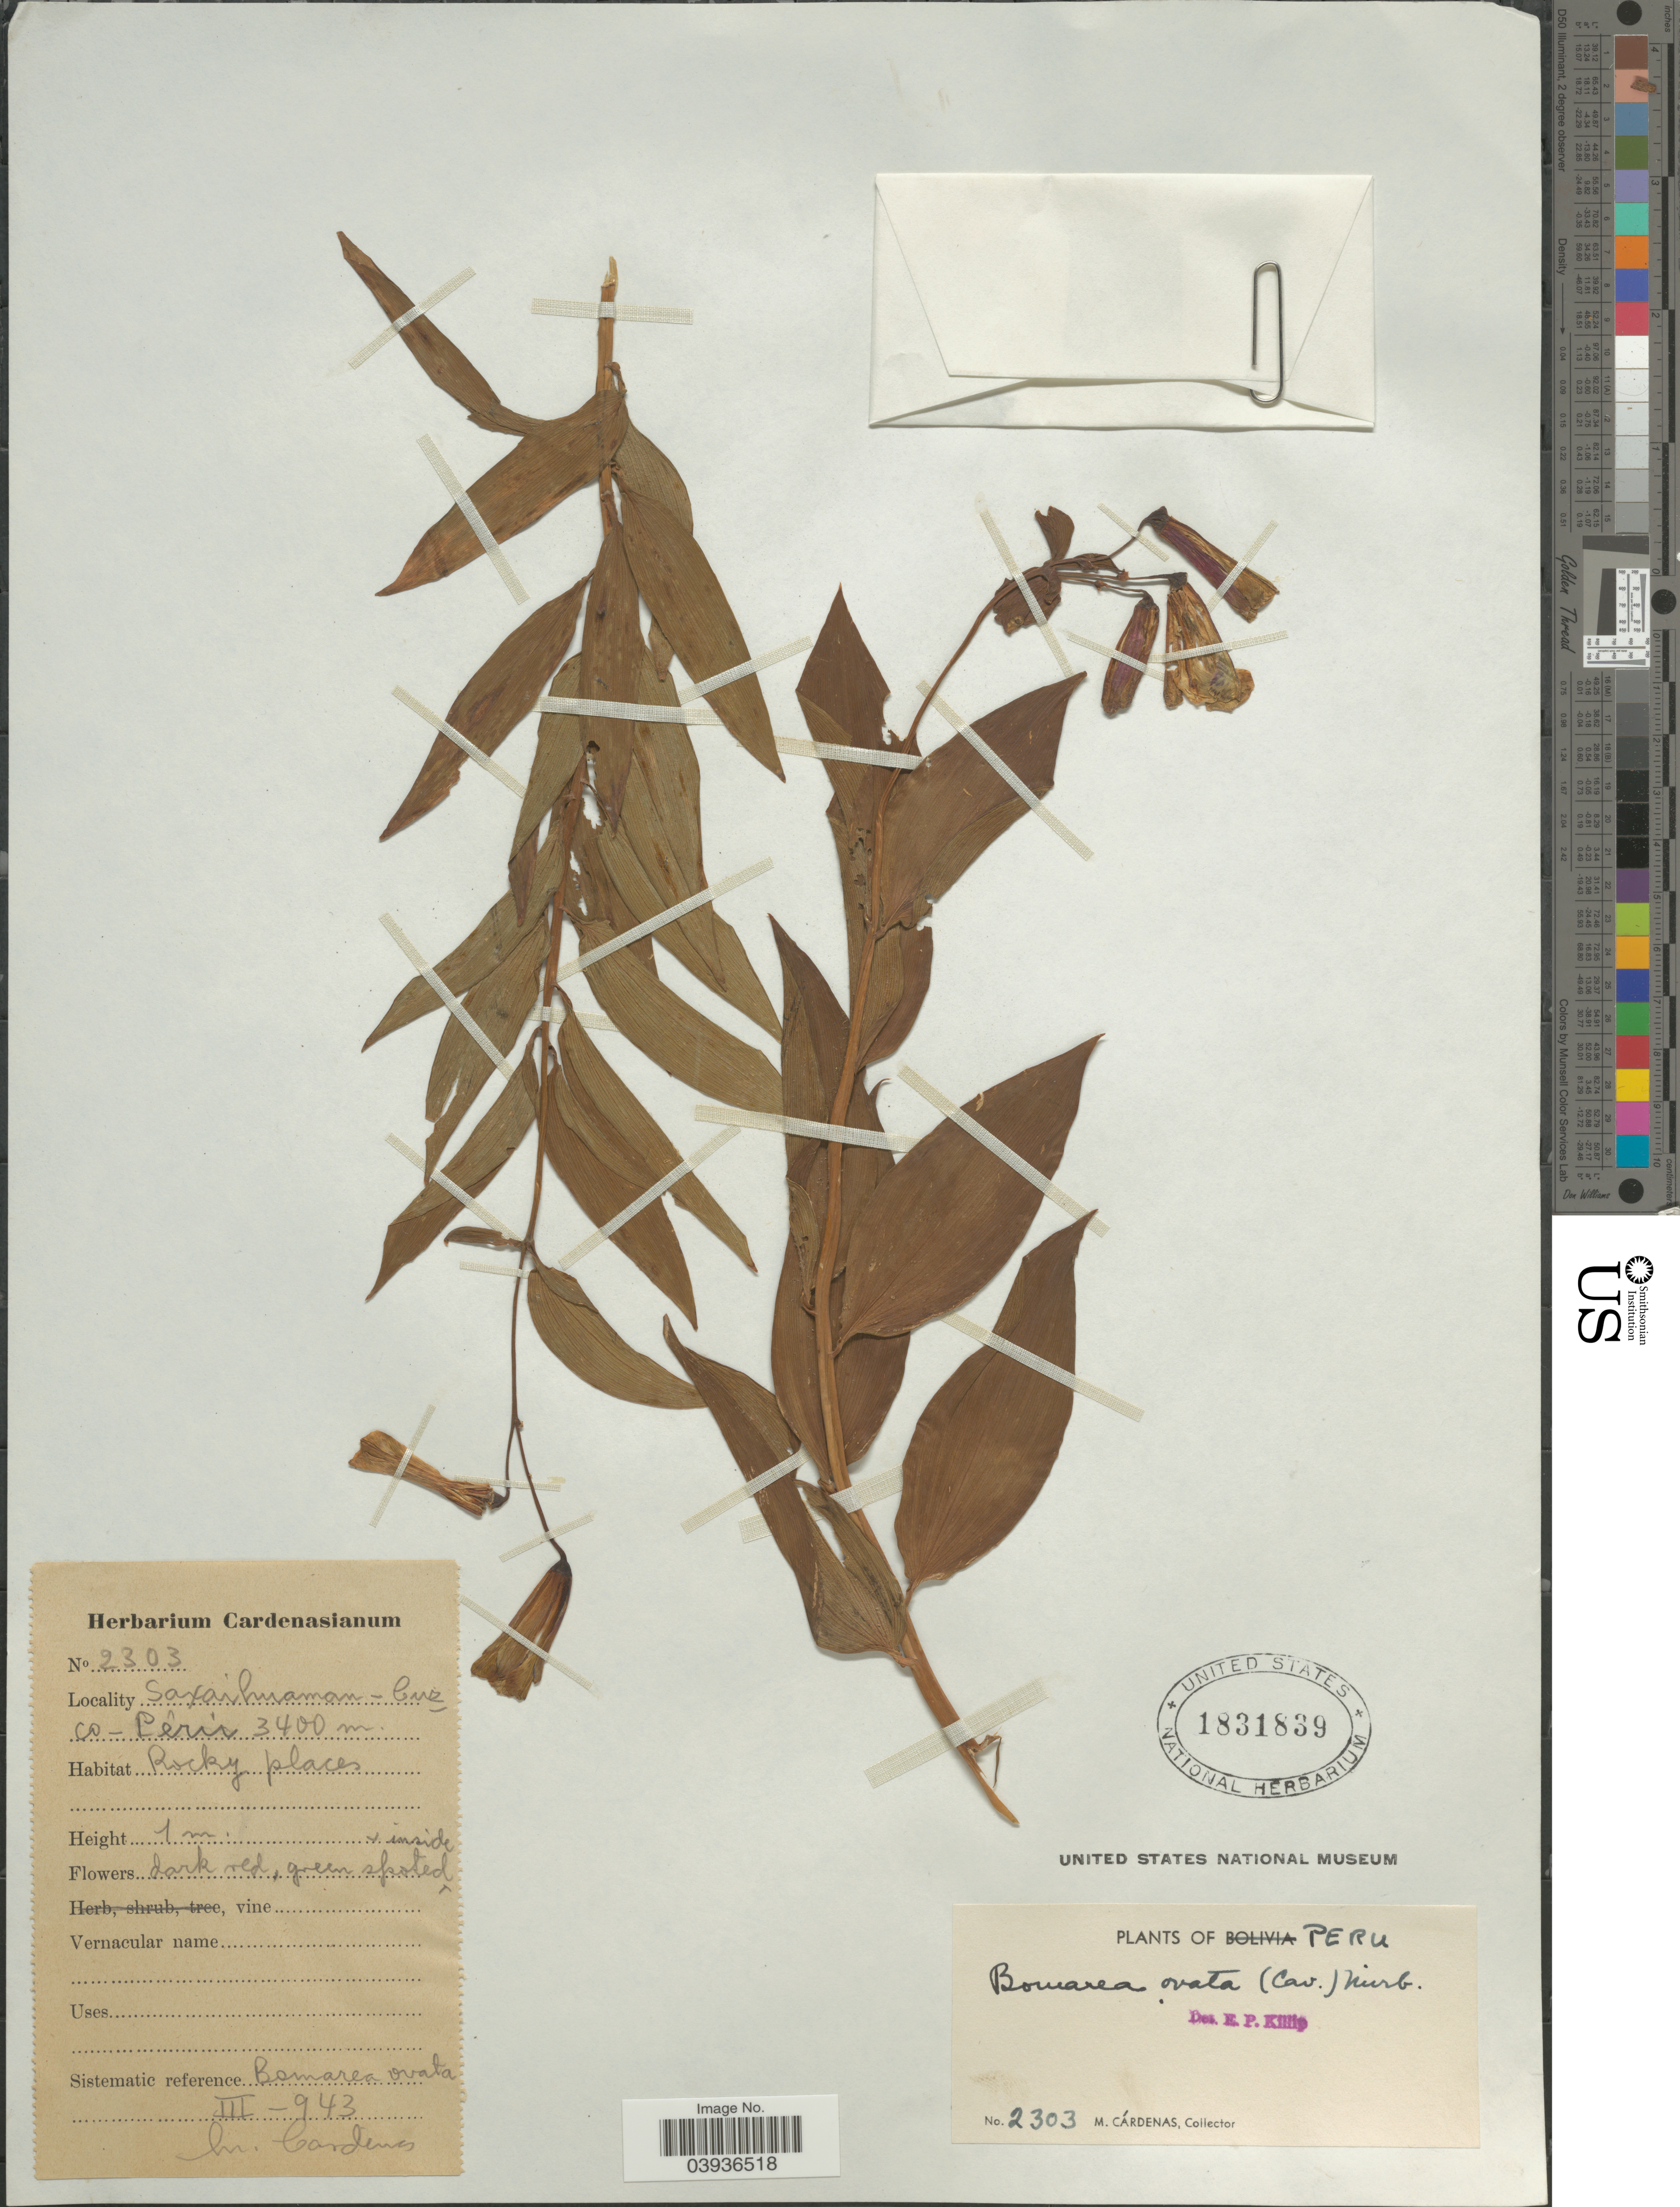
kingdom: Plantae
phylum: Tracheophyta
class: Liliopsida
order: Liliales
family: Alstroemeriaceae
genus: Bomarea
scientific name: Bomarea ovata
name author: (Cav.) Mirb.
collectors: M. Cárdenas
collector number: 2303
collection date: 1943-03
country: Peru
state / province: Cusco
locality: Saxaihuaman - Cuzco.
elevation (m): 3400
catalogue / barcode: US 1831839